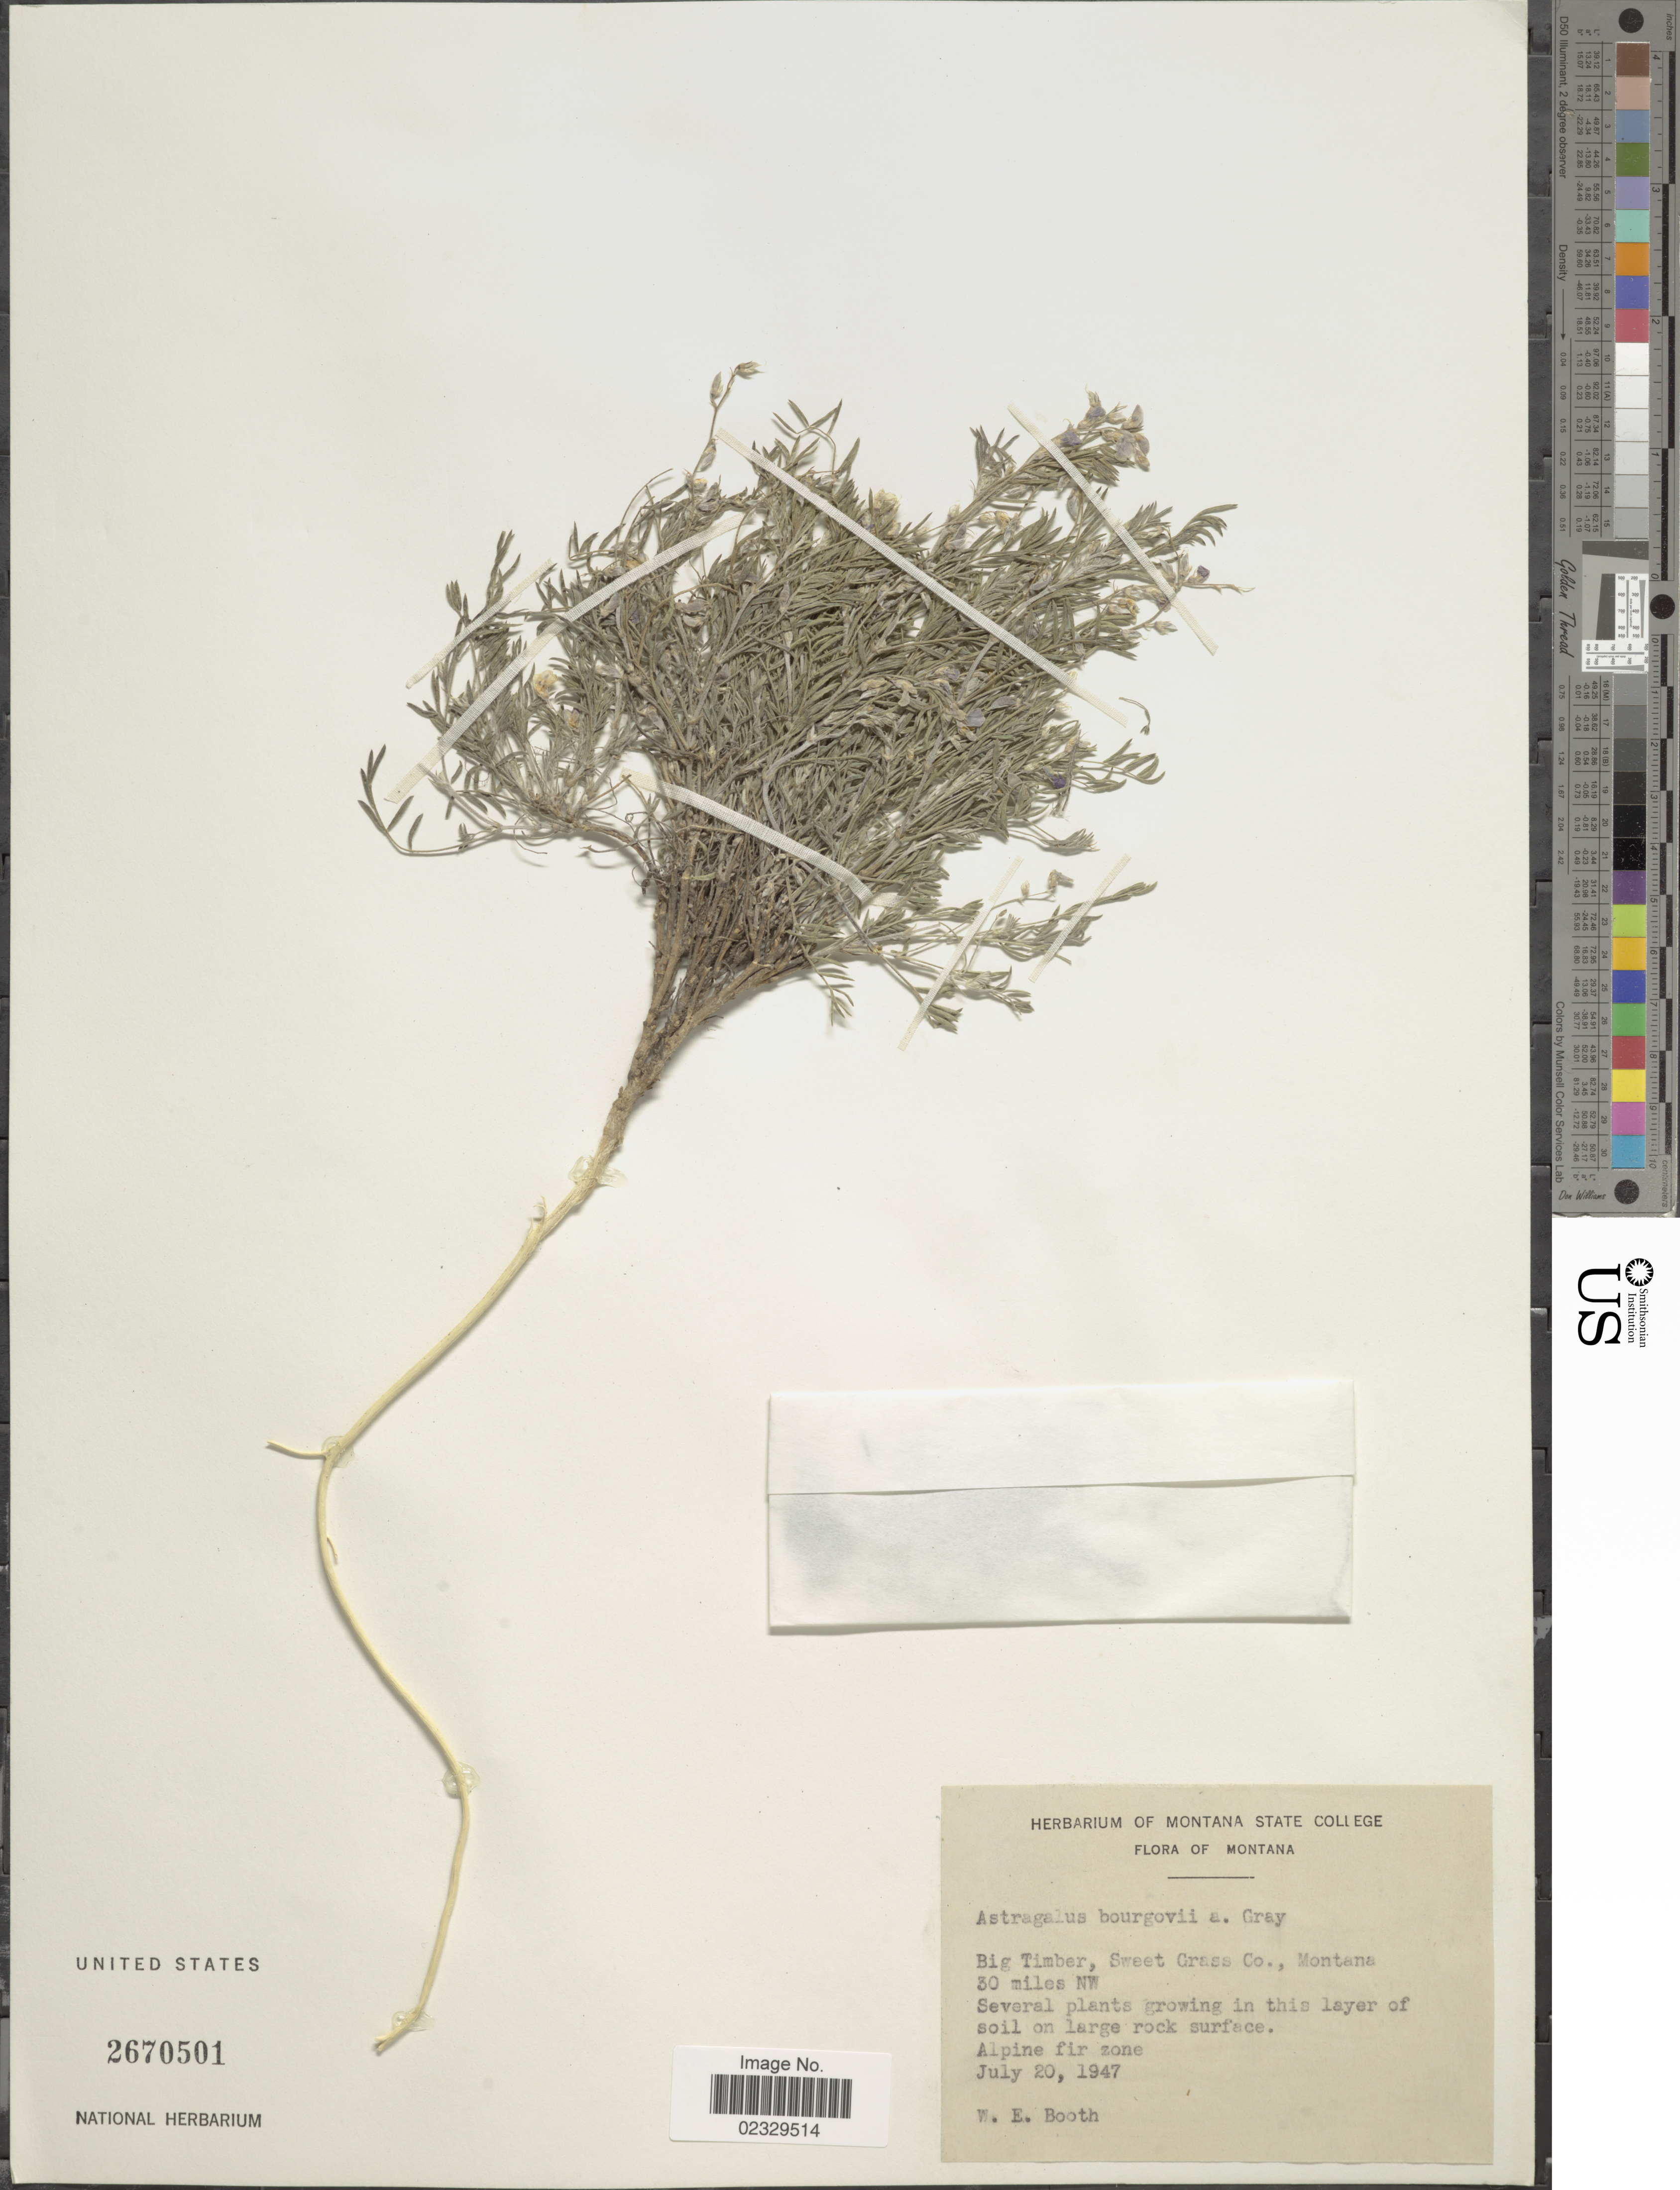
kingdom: Plantae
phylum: Tracheophyta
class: Magnoliopsida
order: Fabales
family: Fabaceae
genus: Astragalus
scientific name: Astragalus bourgovii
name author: A. Gray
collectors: W. Booth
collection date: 1947-07-20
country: United States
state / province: Montana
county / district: Sweet Grass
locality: Big Timber, 30 miles NW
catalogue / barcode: US 2670501